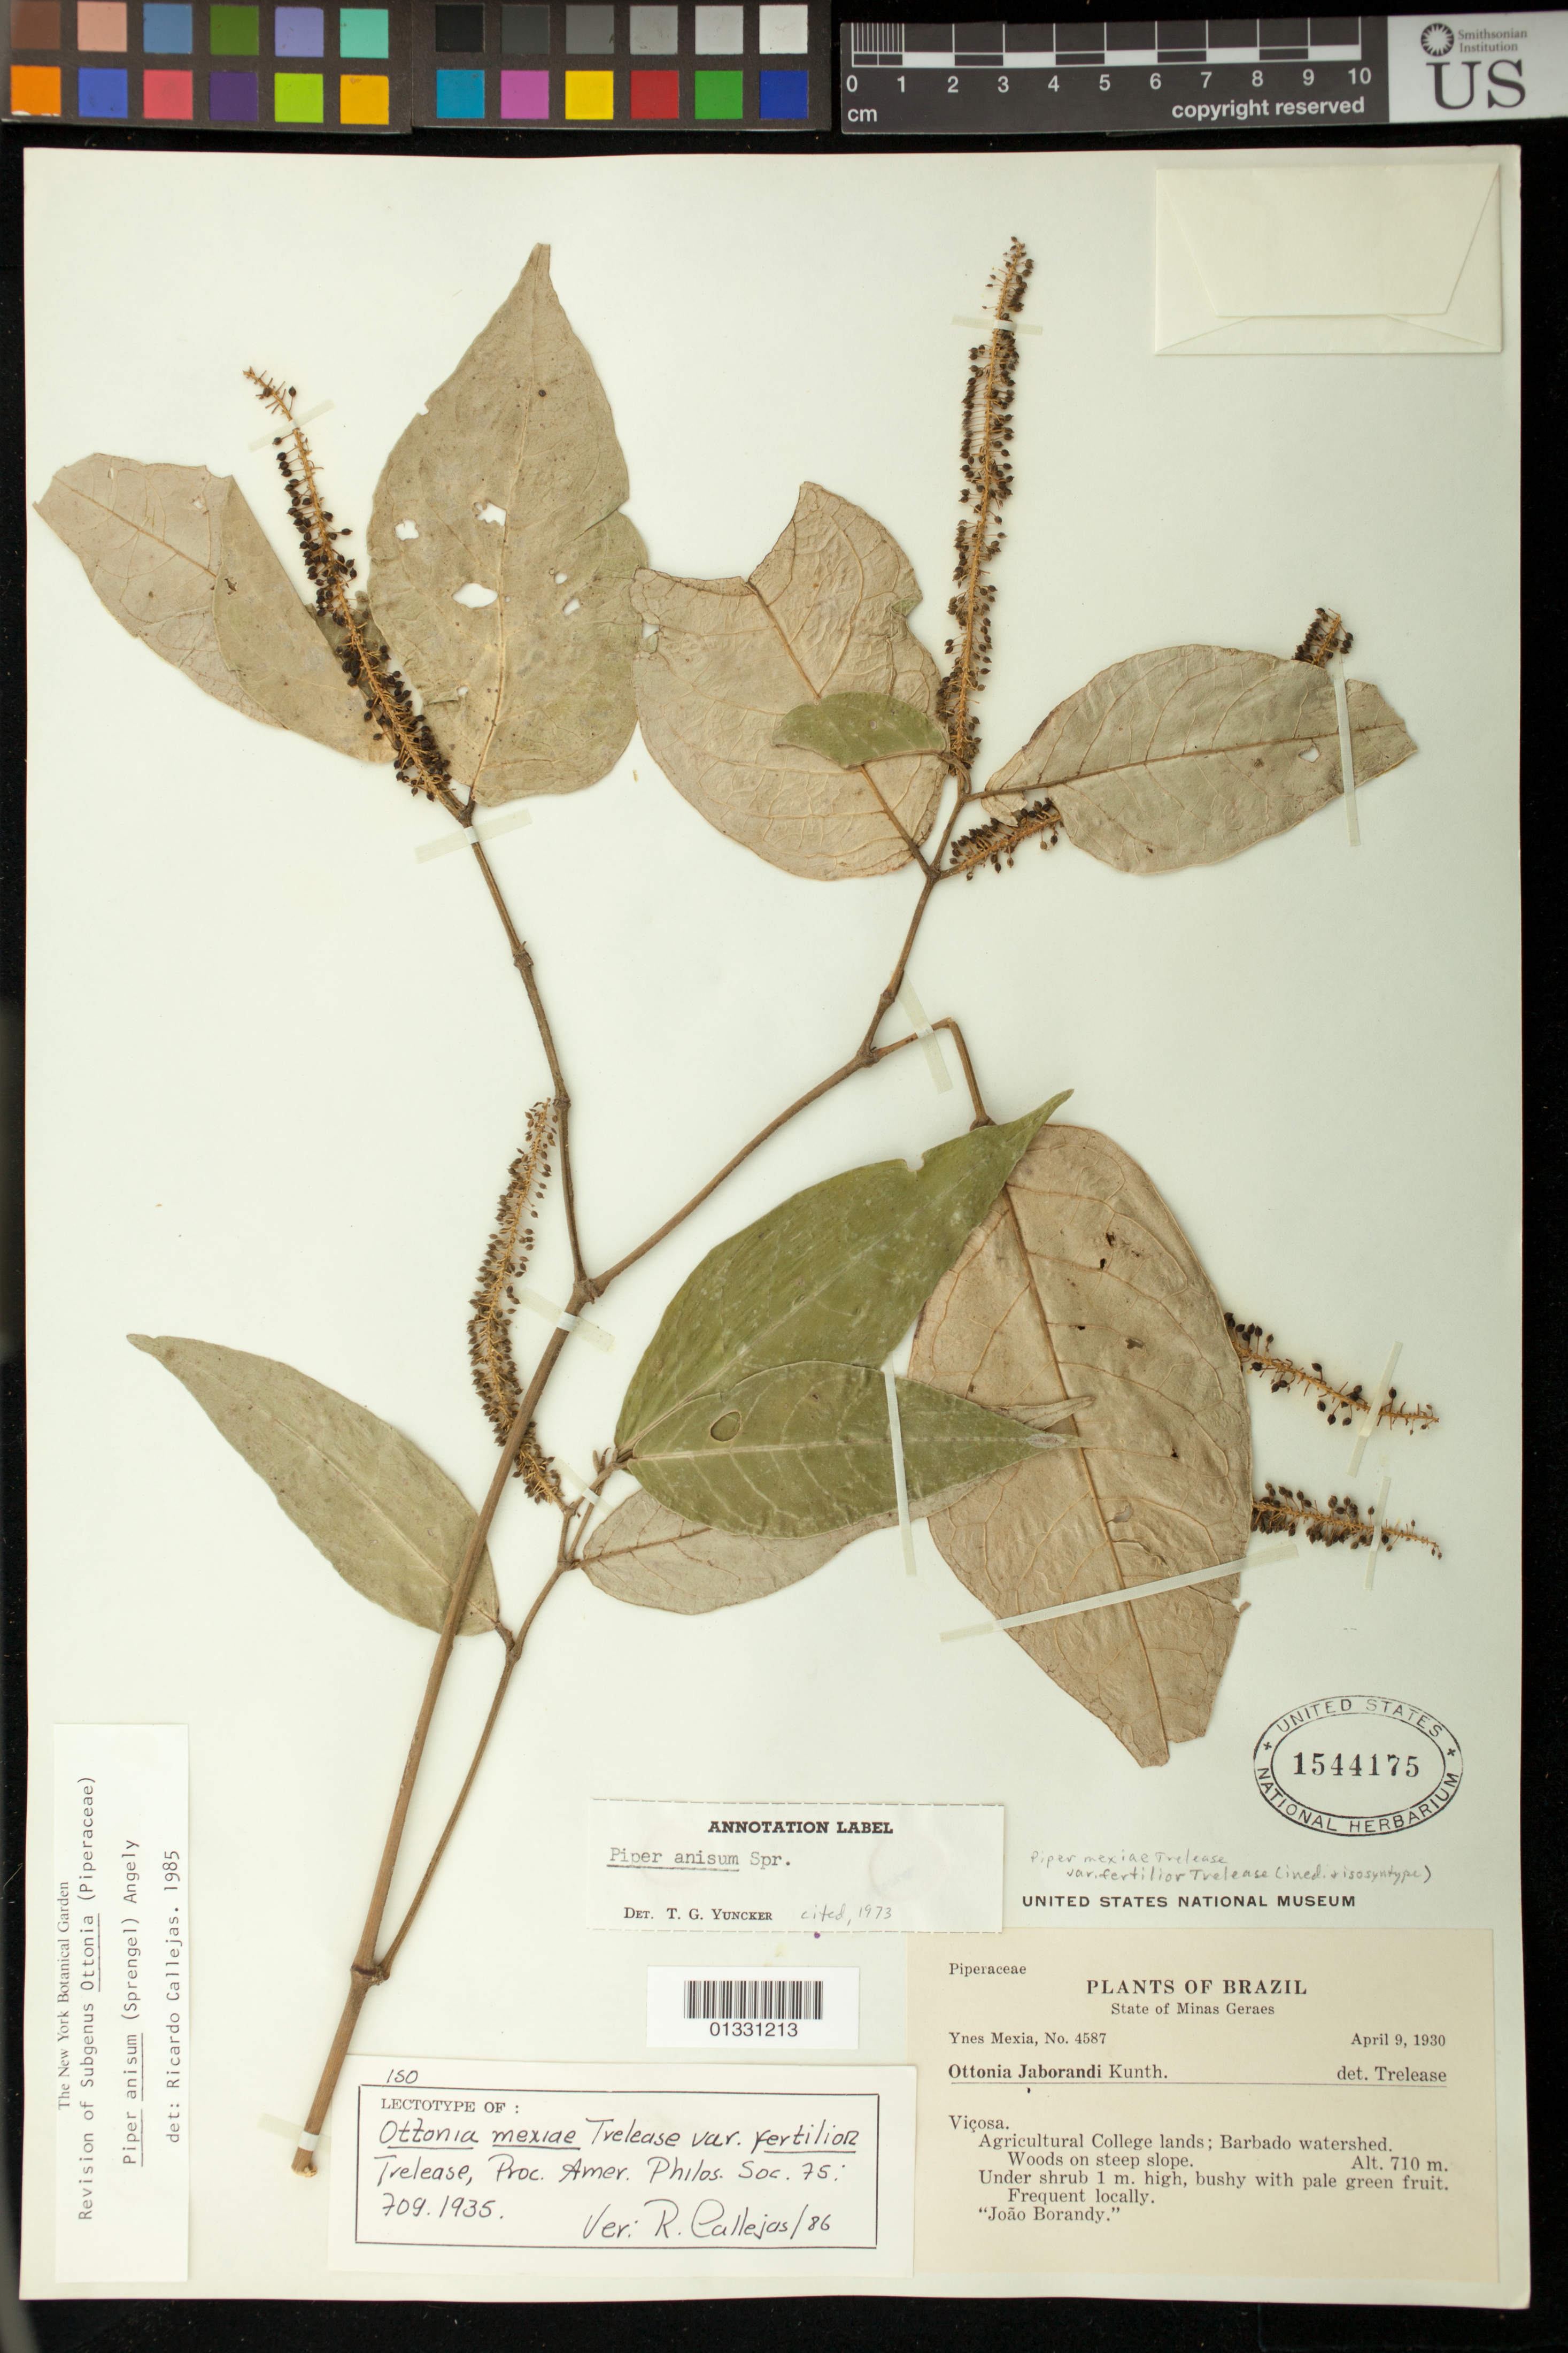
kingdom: Plantae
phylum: Tracheophyta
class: Magnoliopsida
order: Piperales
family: Piperaceae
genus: Piper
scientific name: Piper anisum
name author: (Spreng.) Angely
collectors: Y. Mexia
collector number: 4587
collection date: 1930-04-09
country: Brazil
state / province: Minas Gerais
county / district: Viçosa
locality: Agricultural College lands; Barbado watershed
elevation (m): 710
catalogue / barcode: US 1544175